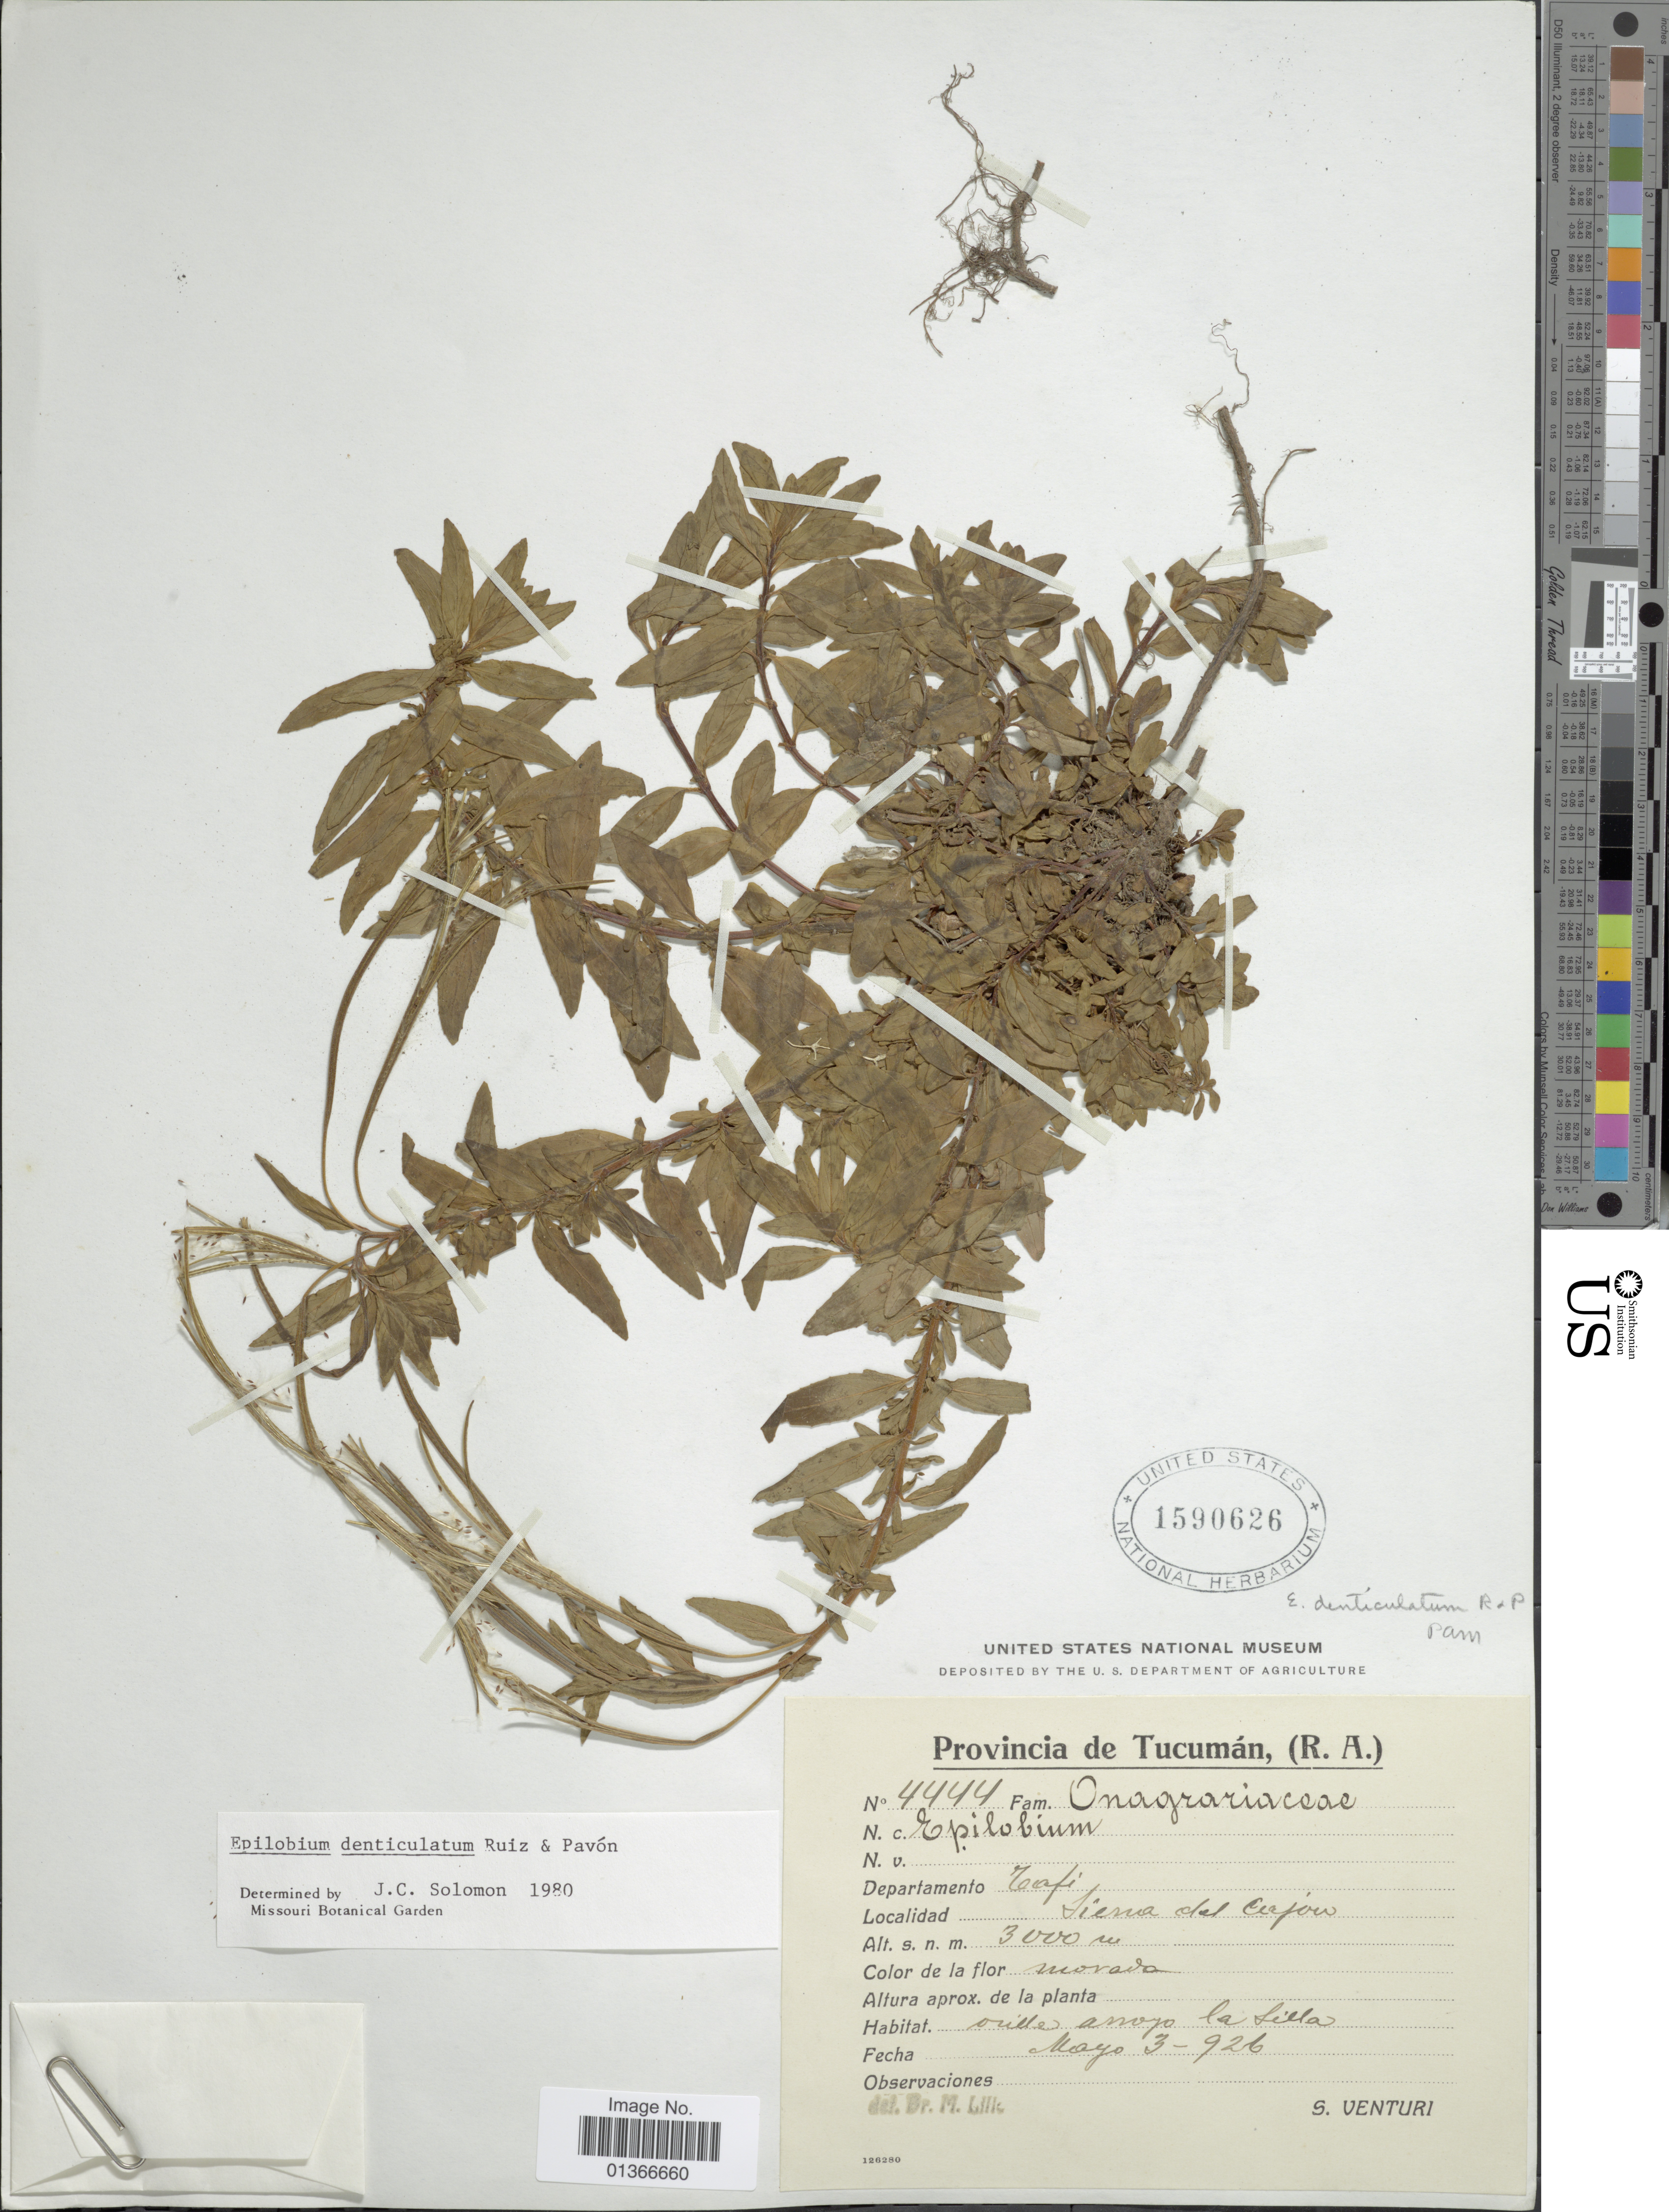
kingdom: Plantae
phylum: Tracheophyta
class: Magnoliopsida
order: Myrtales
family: Onagraceae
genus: Epilobium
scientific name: Epilobium denticulatum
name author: Ruiz & Pav.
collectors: S. Venturi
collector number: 4444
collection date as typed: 926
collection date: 1926-05-03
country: Argentina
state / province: Tucuman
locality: Departamento Tafi, Sierra del Cajon.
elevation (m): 3000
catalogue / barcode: US 1590626